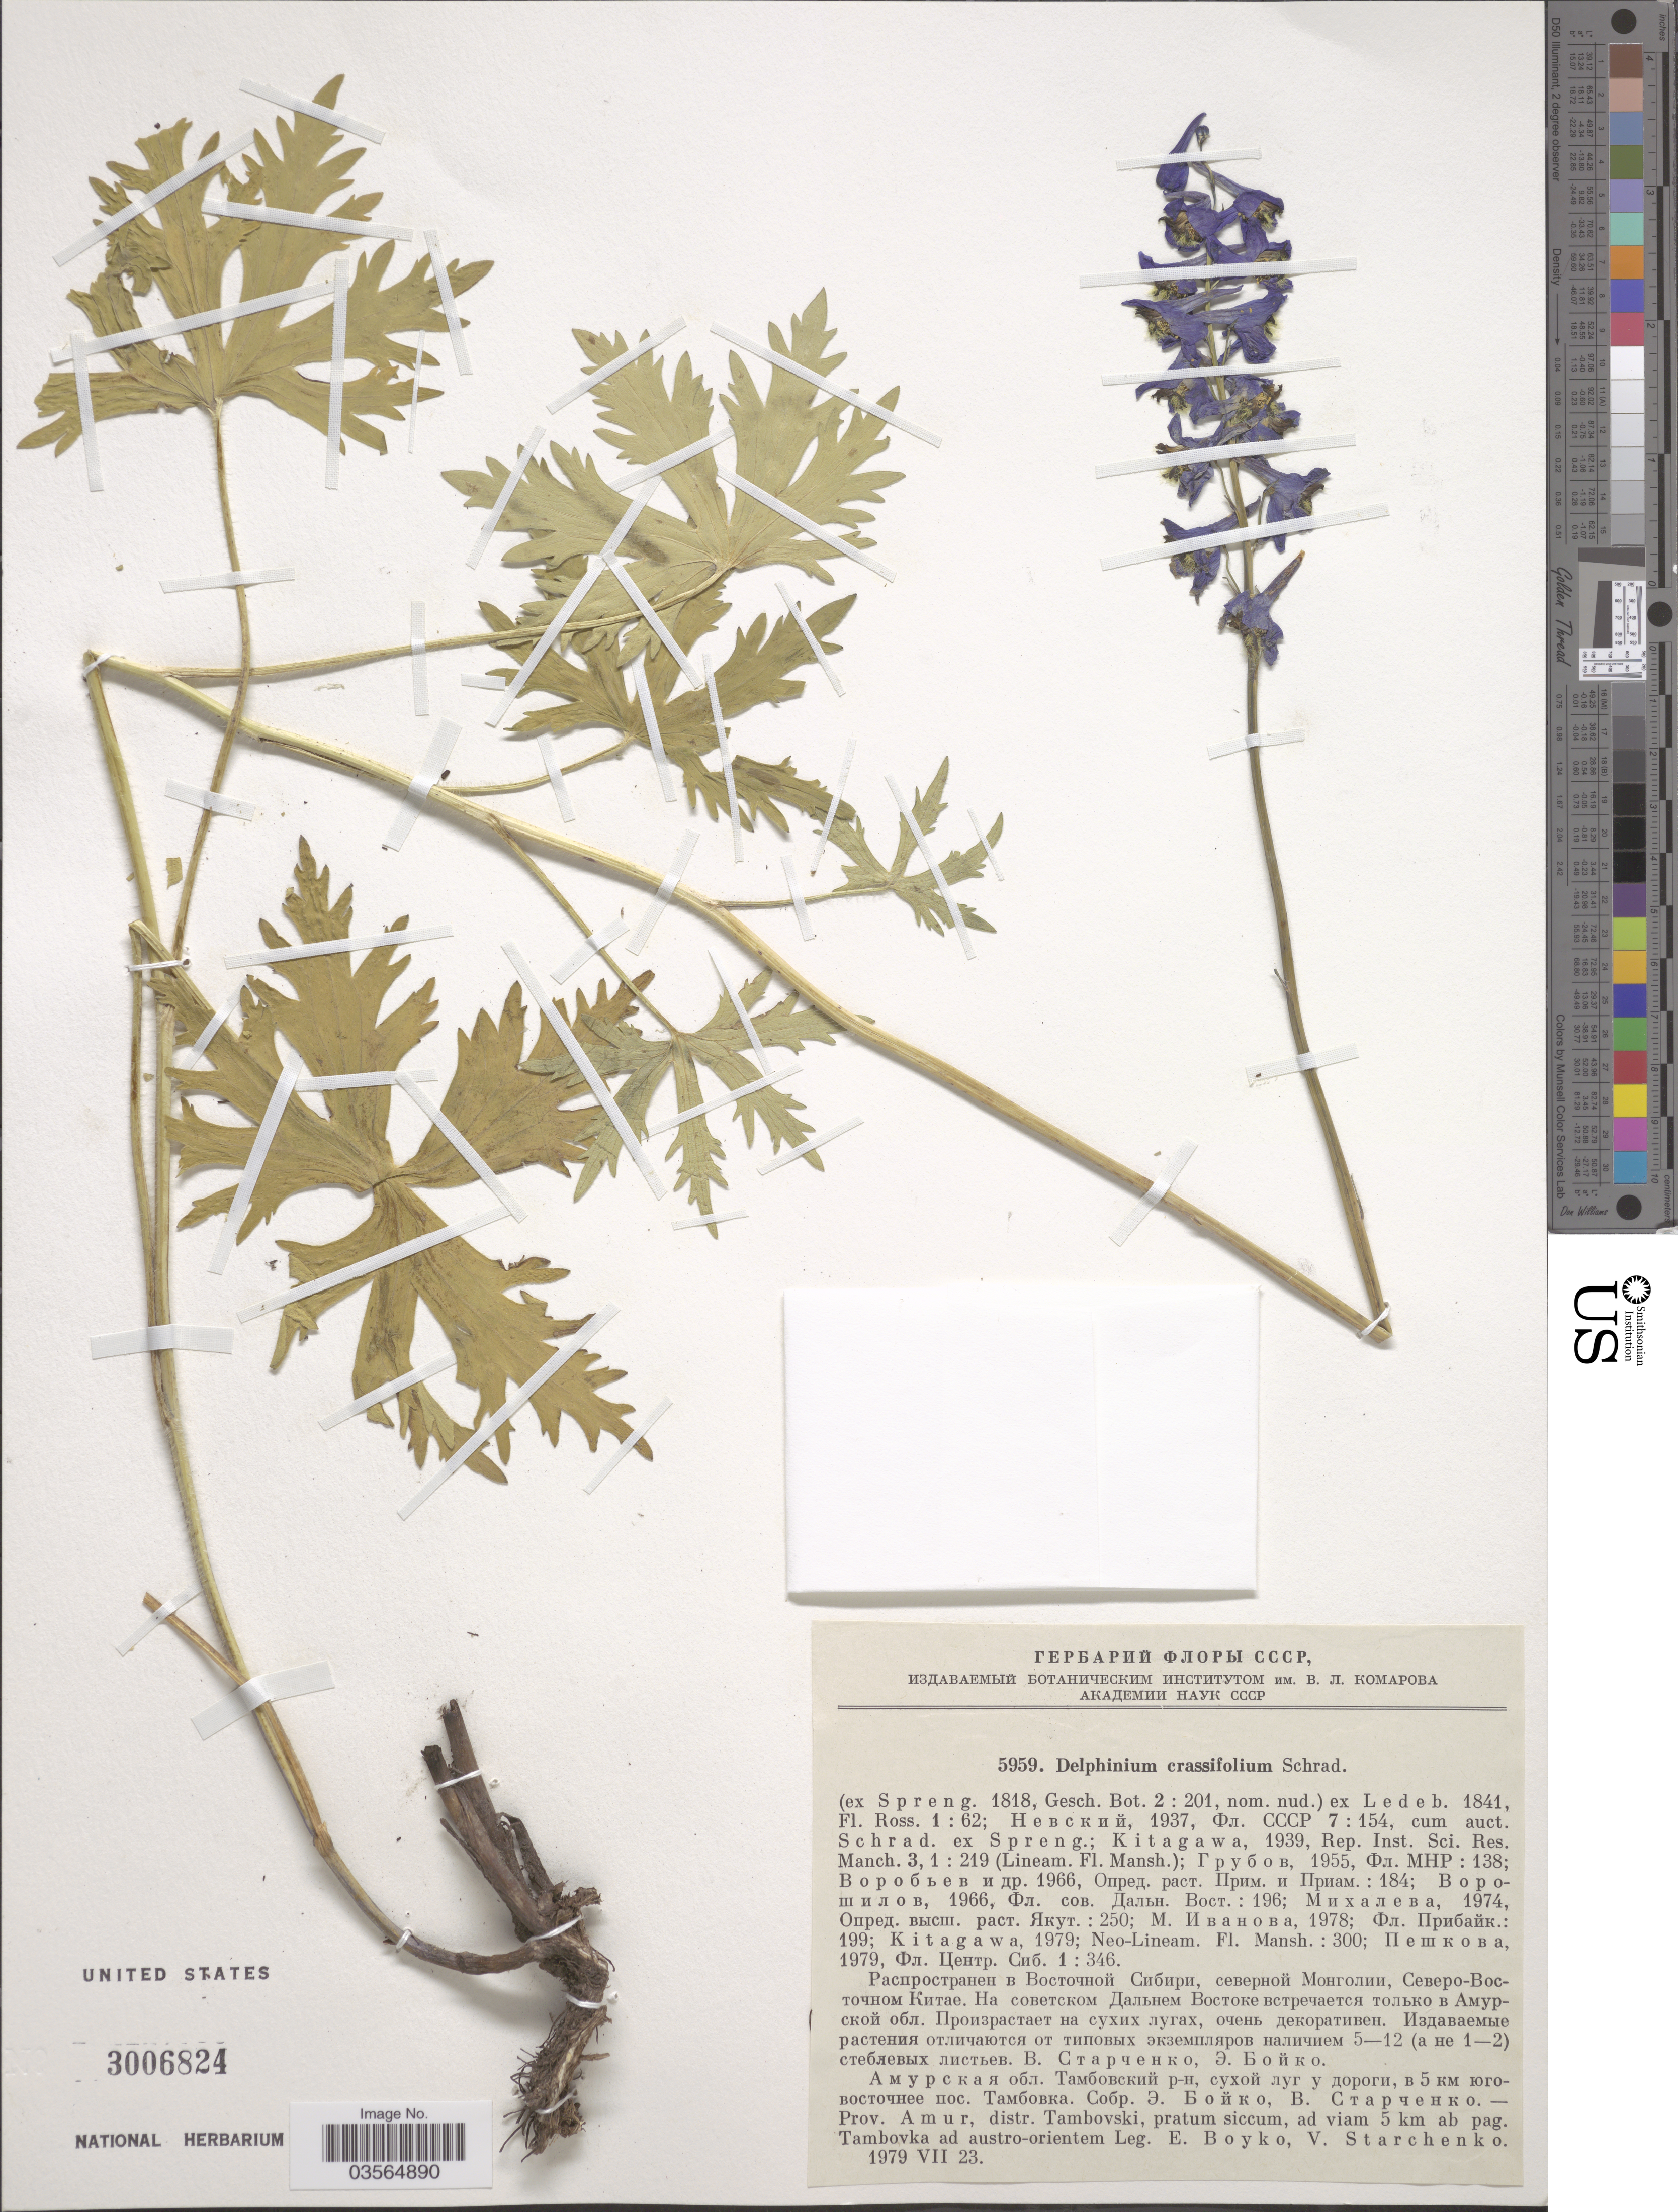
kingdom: Plantae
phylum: Tracheophyta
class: Magnoliopsida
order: Ranunculales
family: Ranunculaceae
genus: Delphinium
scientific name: Delphinium crassifolium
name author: Schrad. ex Spreng.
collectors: E. Boyko & V. Starchenko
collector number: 5959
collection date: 1979-07-23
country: Russian Federation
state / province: Amur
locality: Distr. Tambovski, pratum siccum, ad viam 5 km ab pag. Tambovka ad austro-orientem.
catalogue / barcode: US 3006824